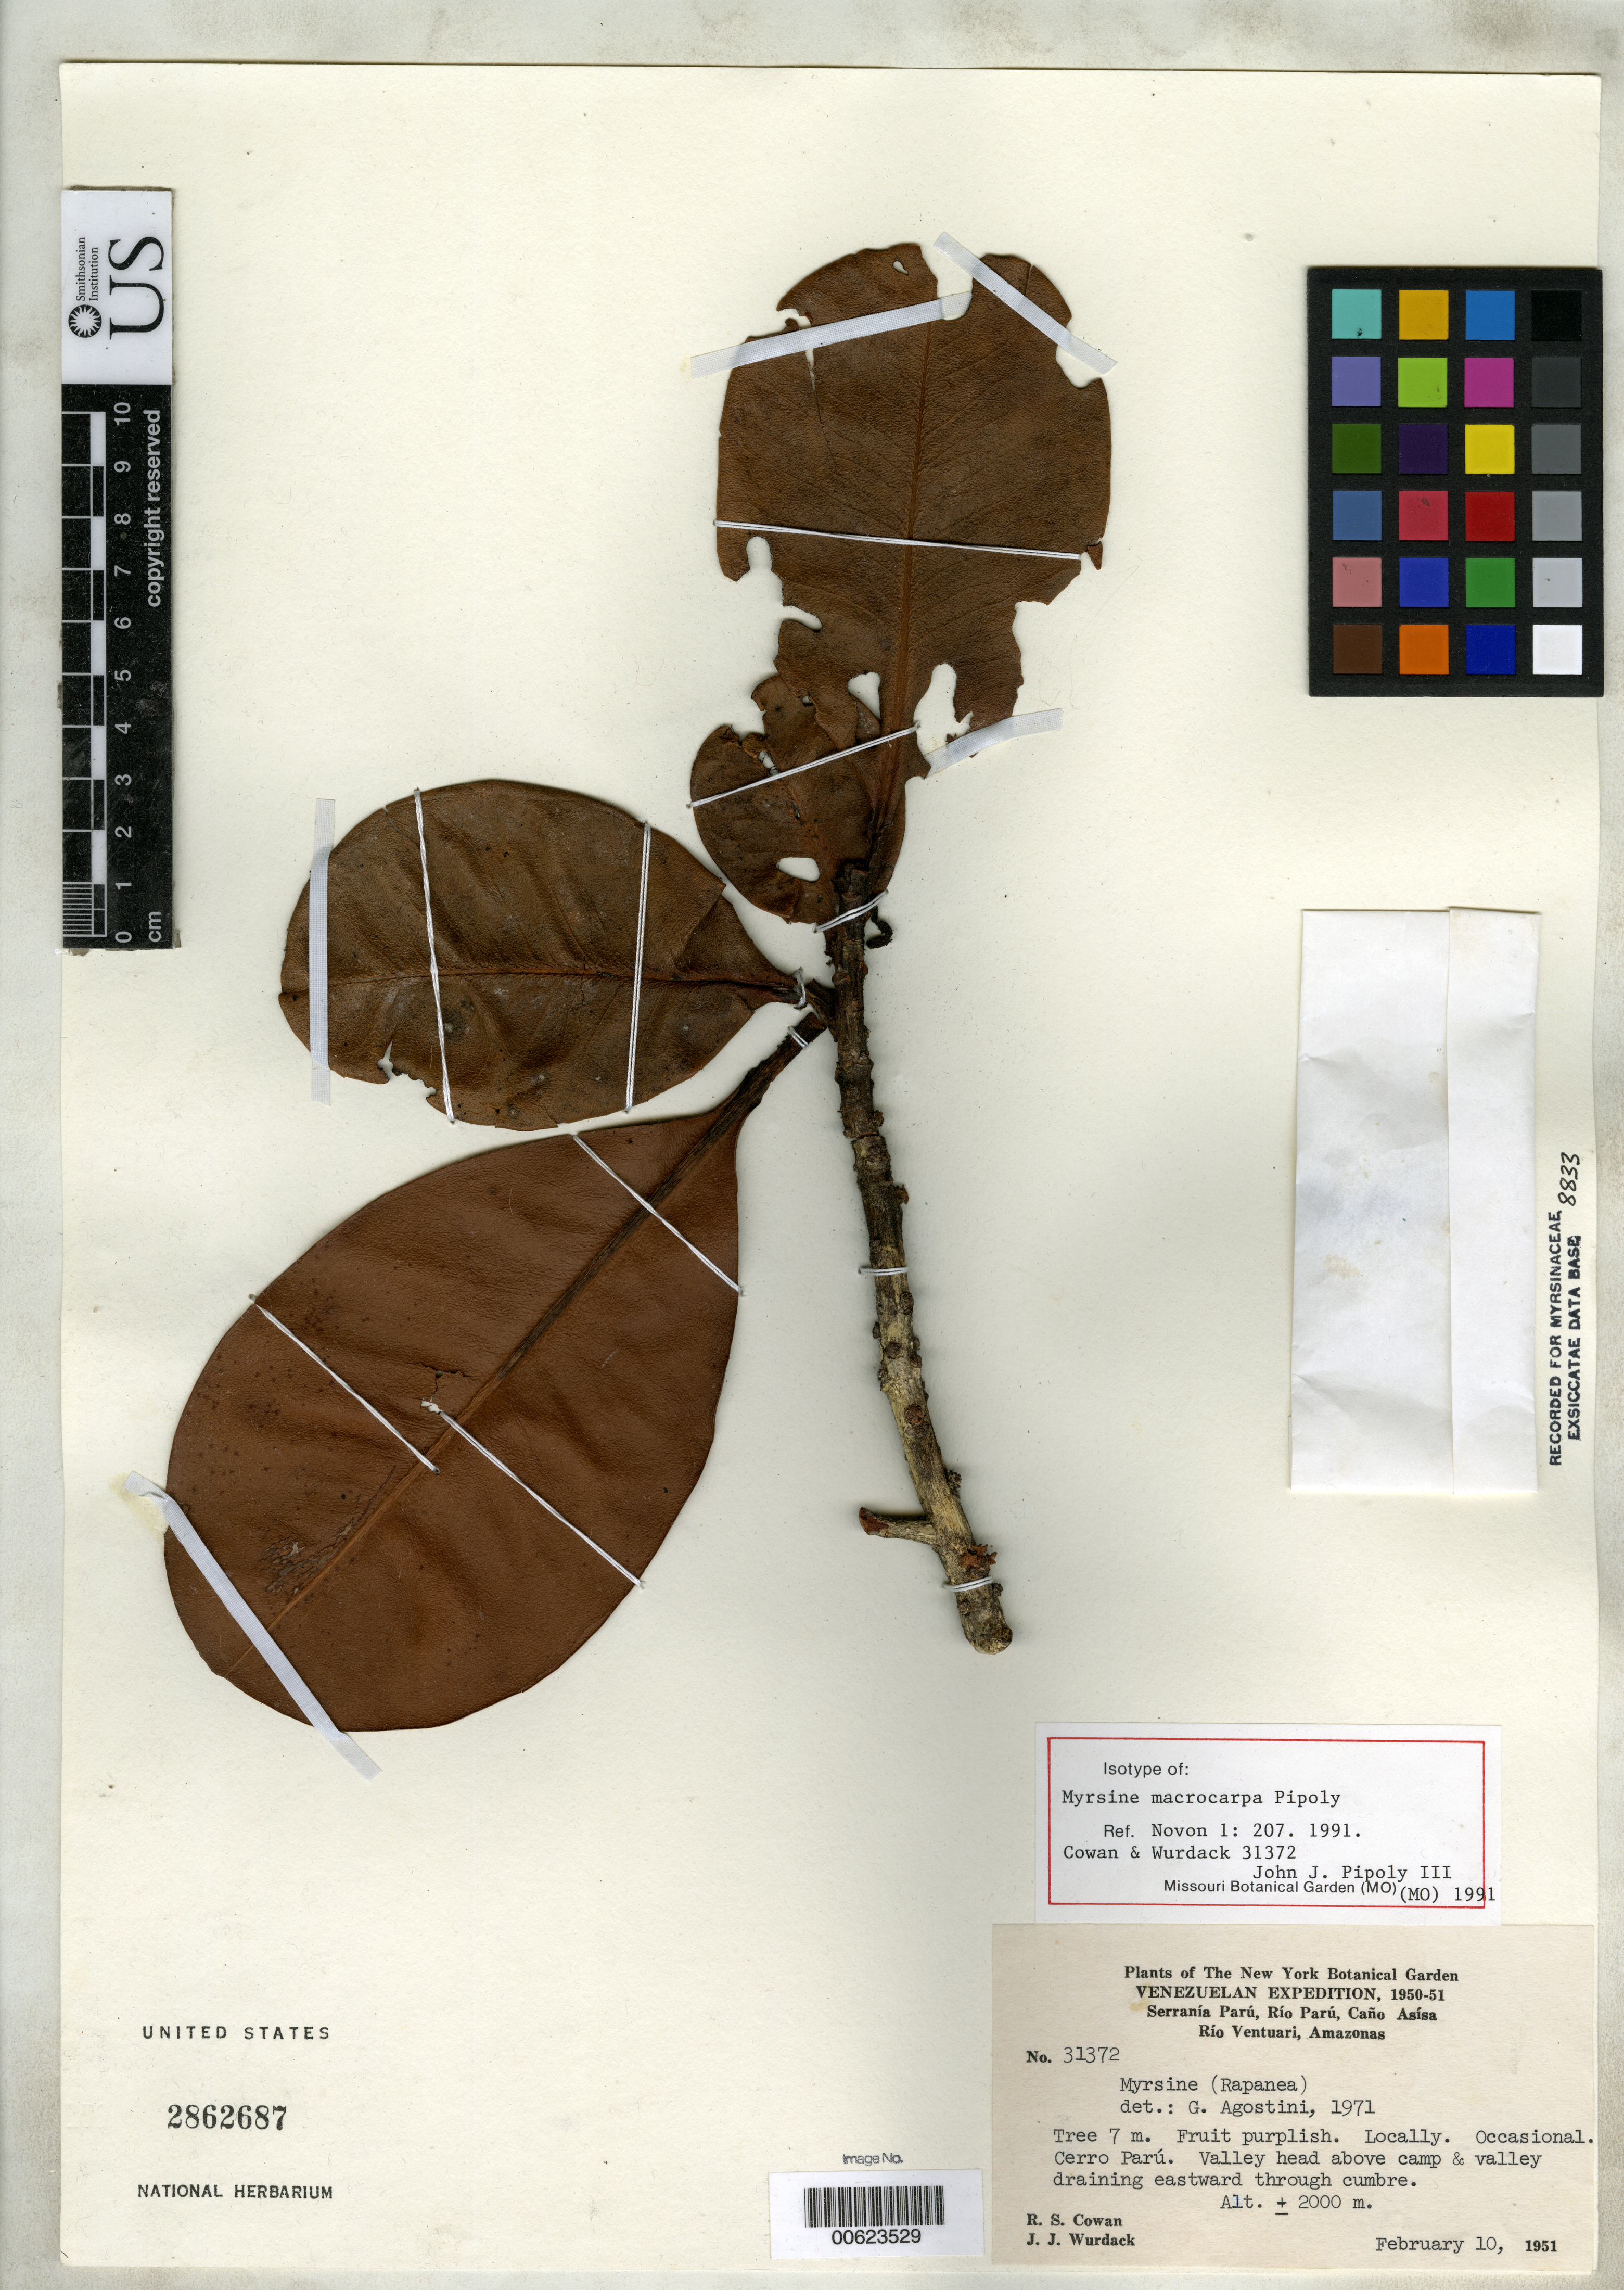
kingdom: Plantae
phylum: Tracheophyta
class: Magnoliopsida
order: Ericales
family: Primulaceae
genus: Myrsine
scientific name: Myrsine macrocarpa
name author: Pipoly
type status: Isotype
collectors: R. S. Cowan & J. J. Wurdack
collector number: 31372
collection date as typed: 10 Feb 1951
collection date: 1951-02-10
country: Venezuela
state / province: Amazonas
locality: Serrania Paru, Rio Paru, Cano Asisa, Rio Ventauri, Cerro Paru.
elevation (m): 2000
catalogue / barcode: US 2862687